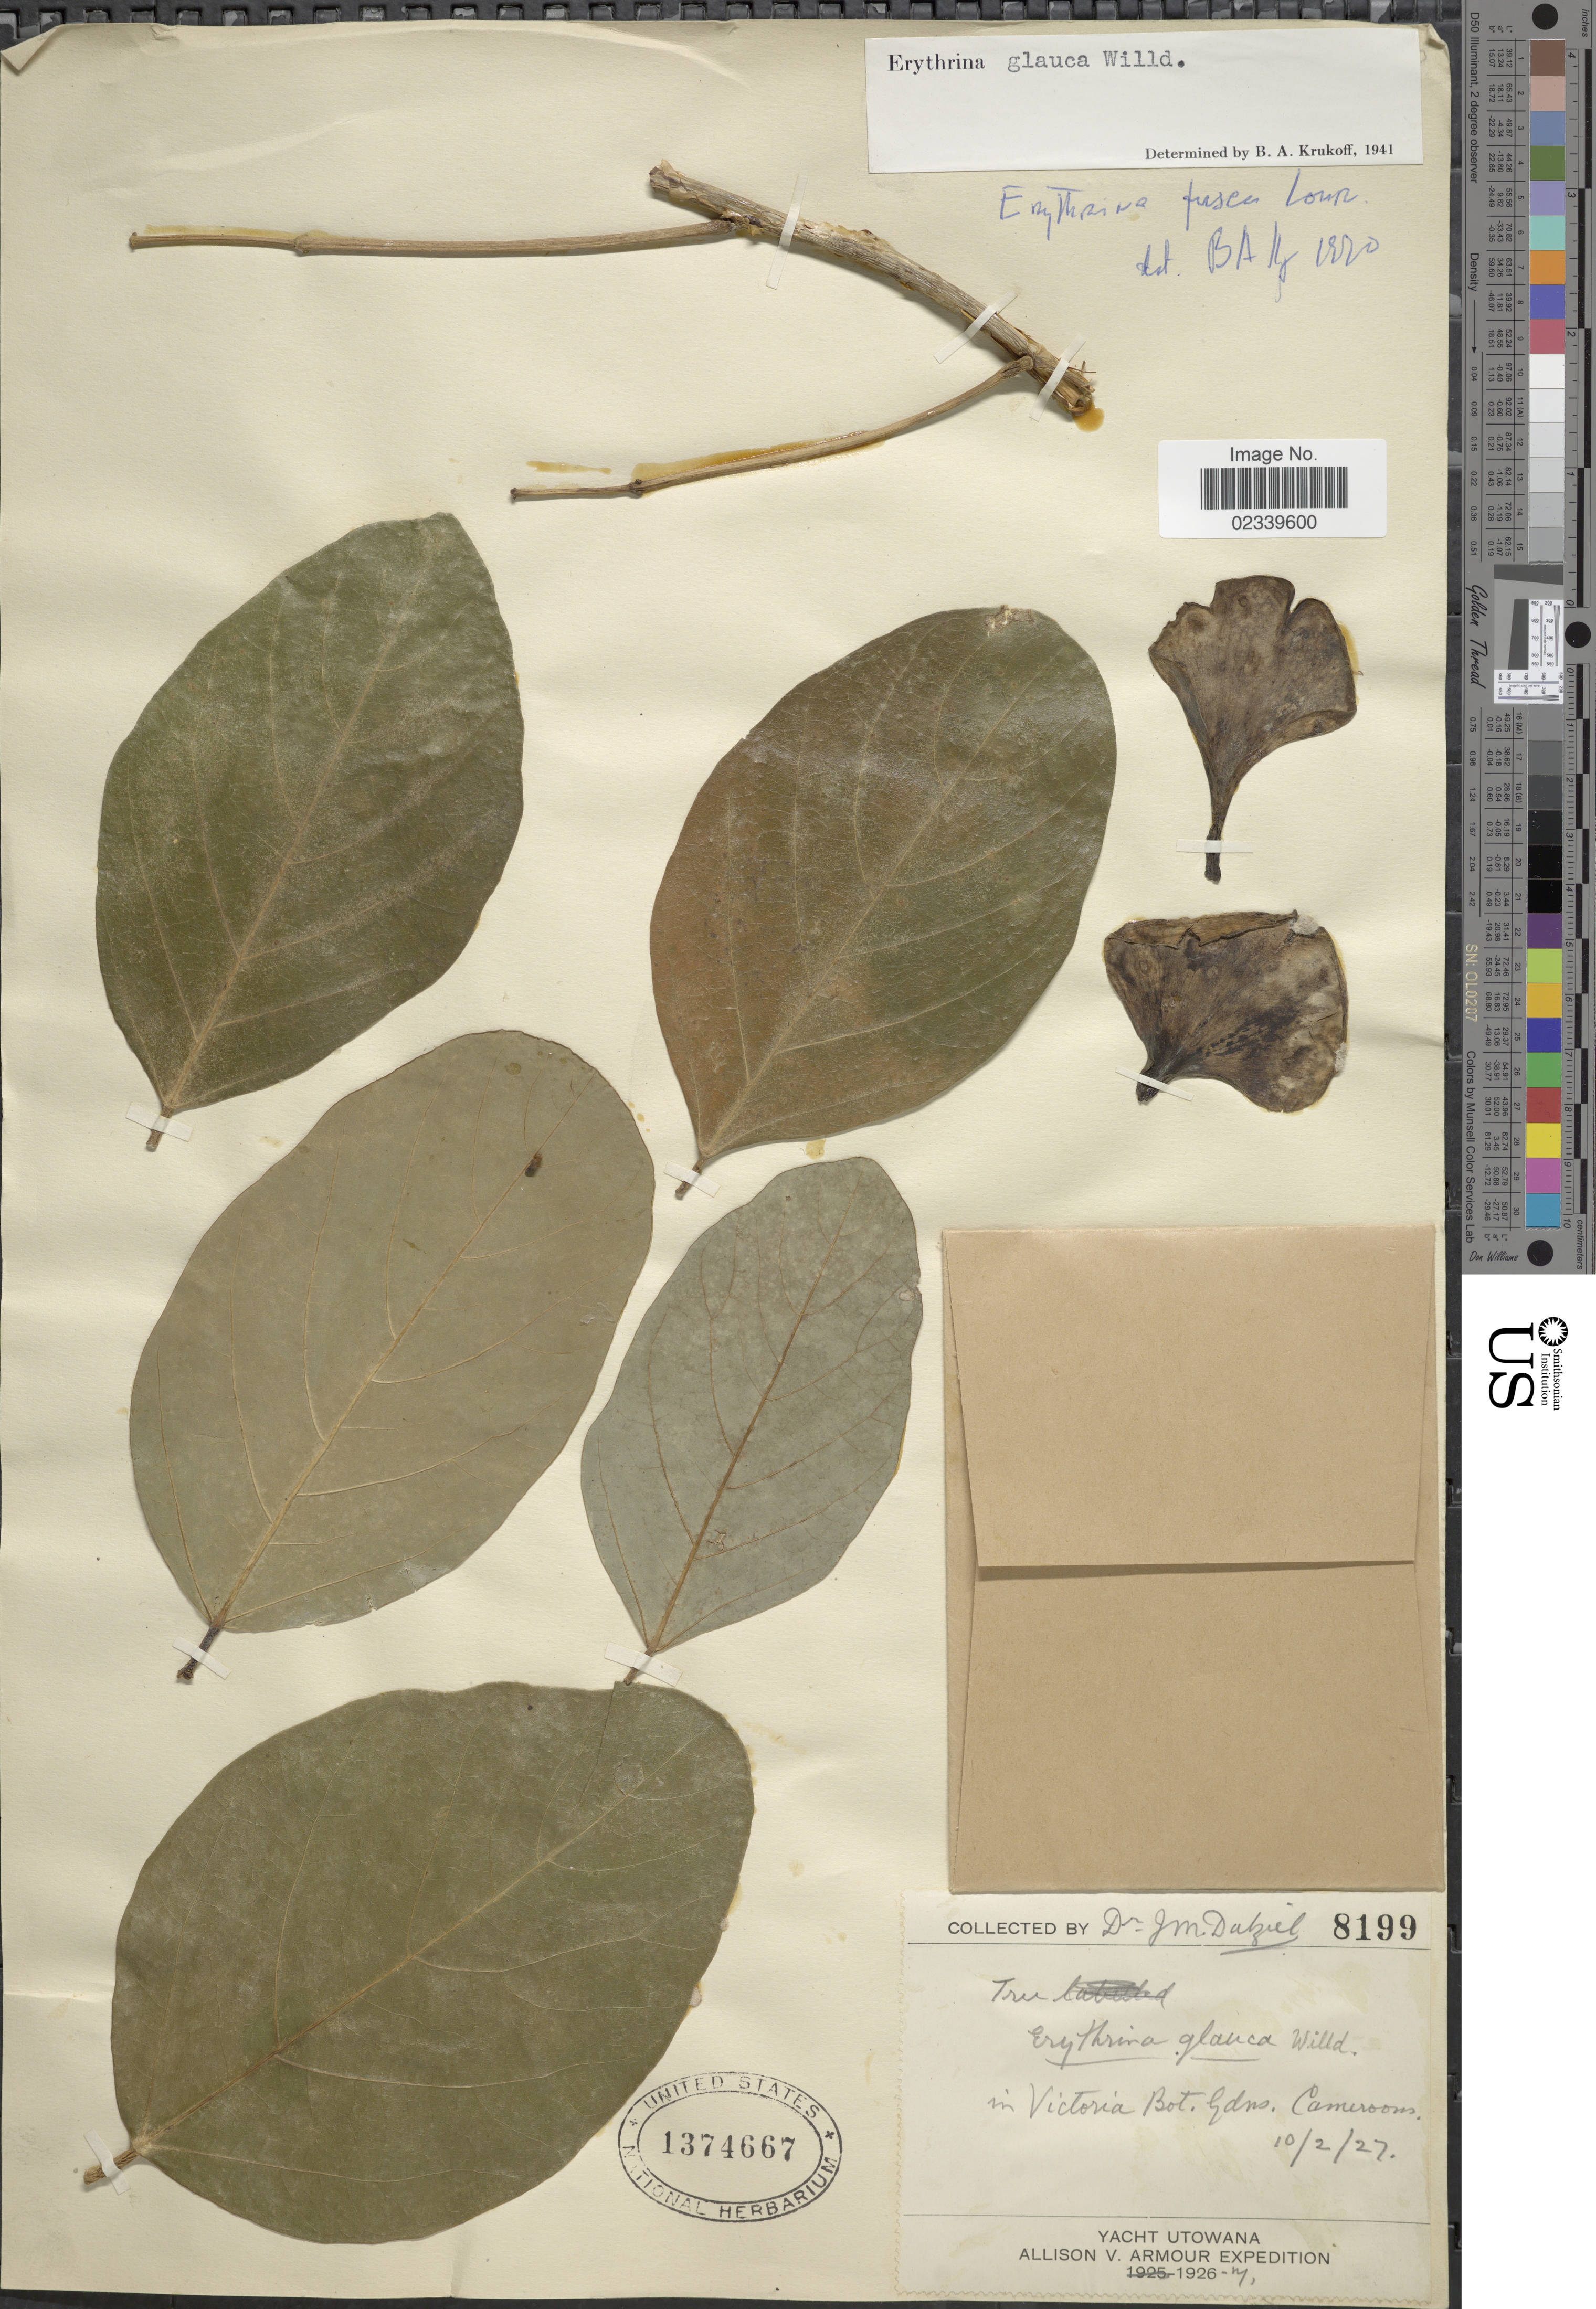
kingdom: Plantae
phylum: Tracheophyta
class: Magnoliopsida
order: Fabales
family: Fabaceae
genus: Erythrina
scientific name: Erythrina fusca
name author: Lour.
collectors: J. Dalziel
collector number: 8199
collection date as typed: Transcribed d/m/y: 10/2/27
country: Cameroon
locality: In Victoria Bot. Gdns, Cameroons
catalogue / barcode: US 1374667